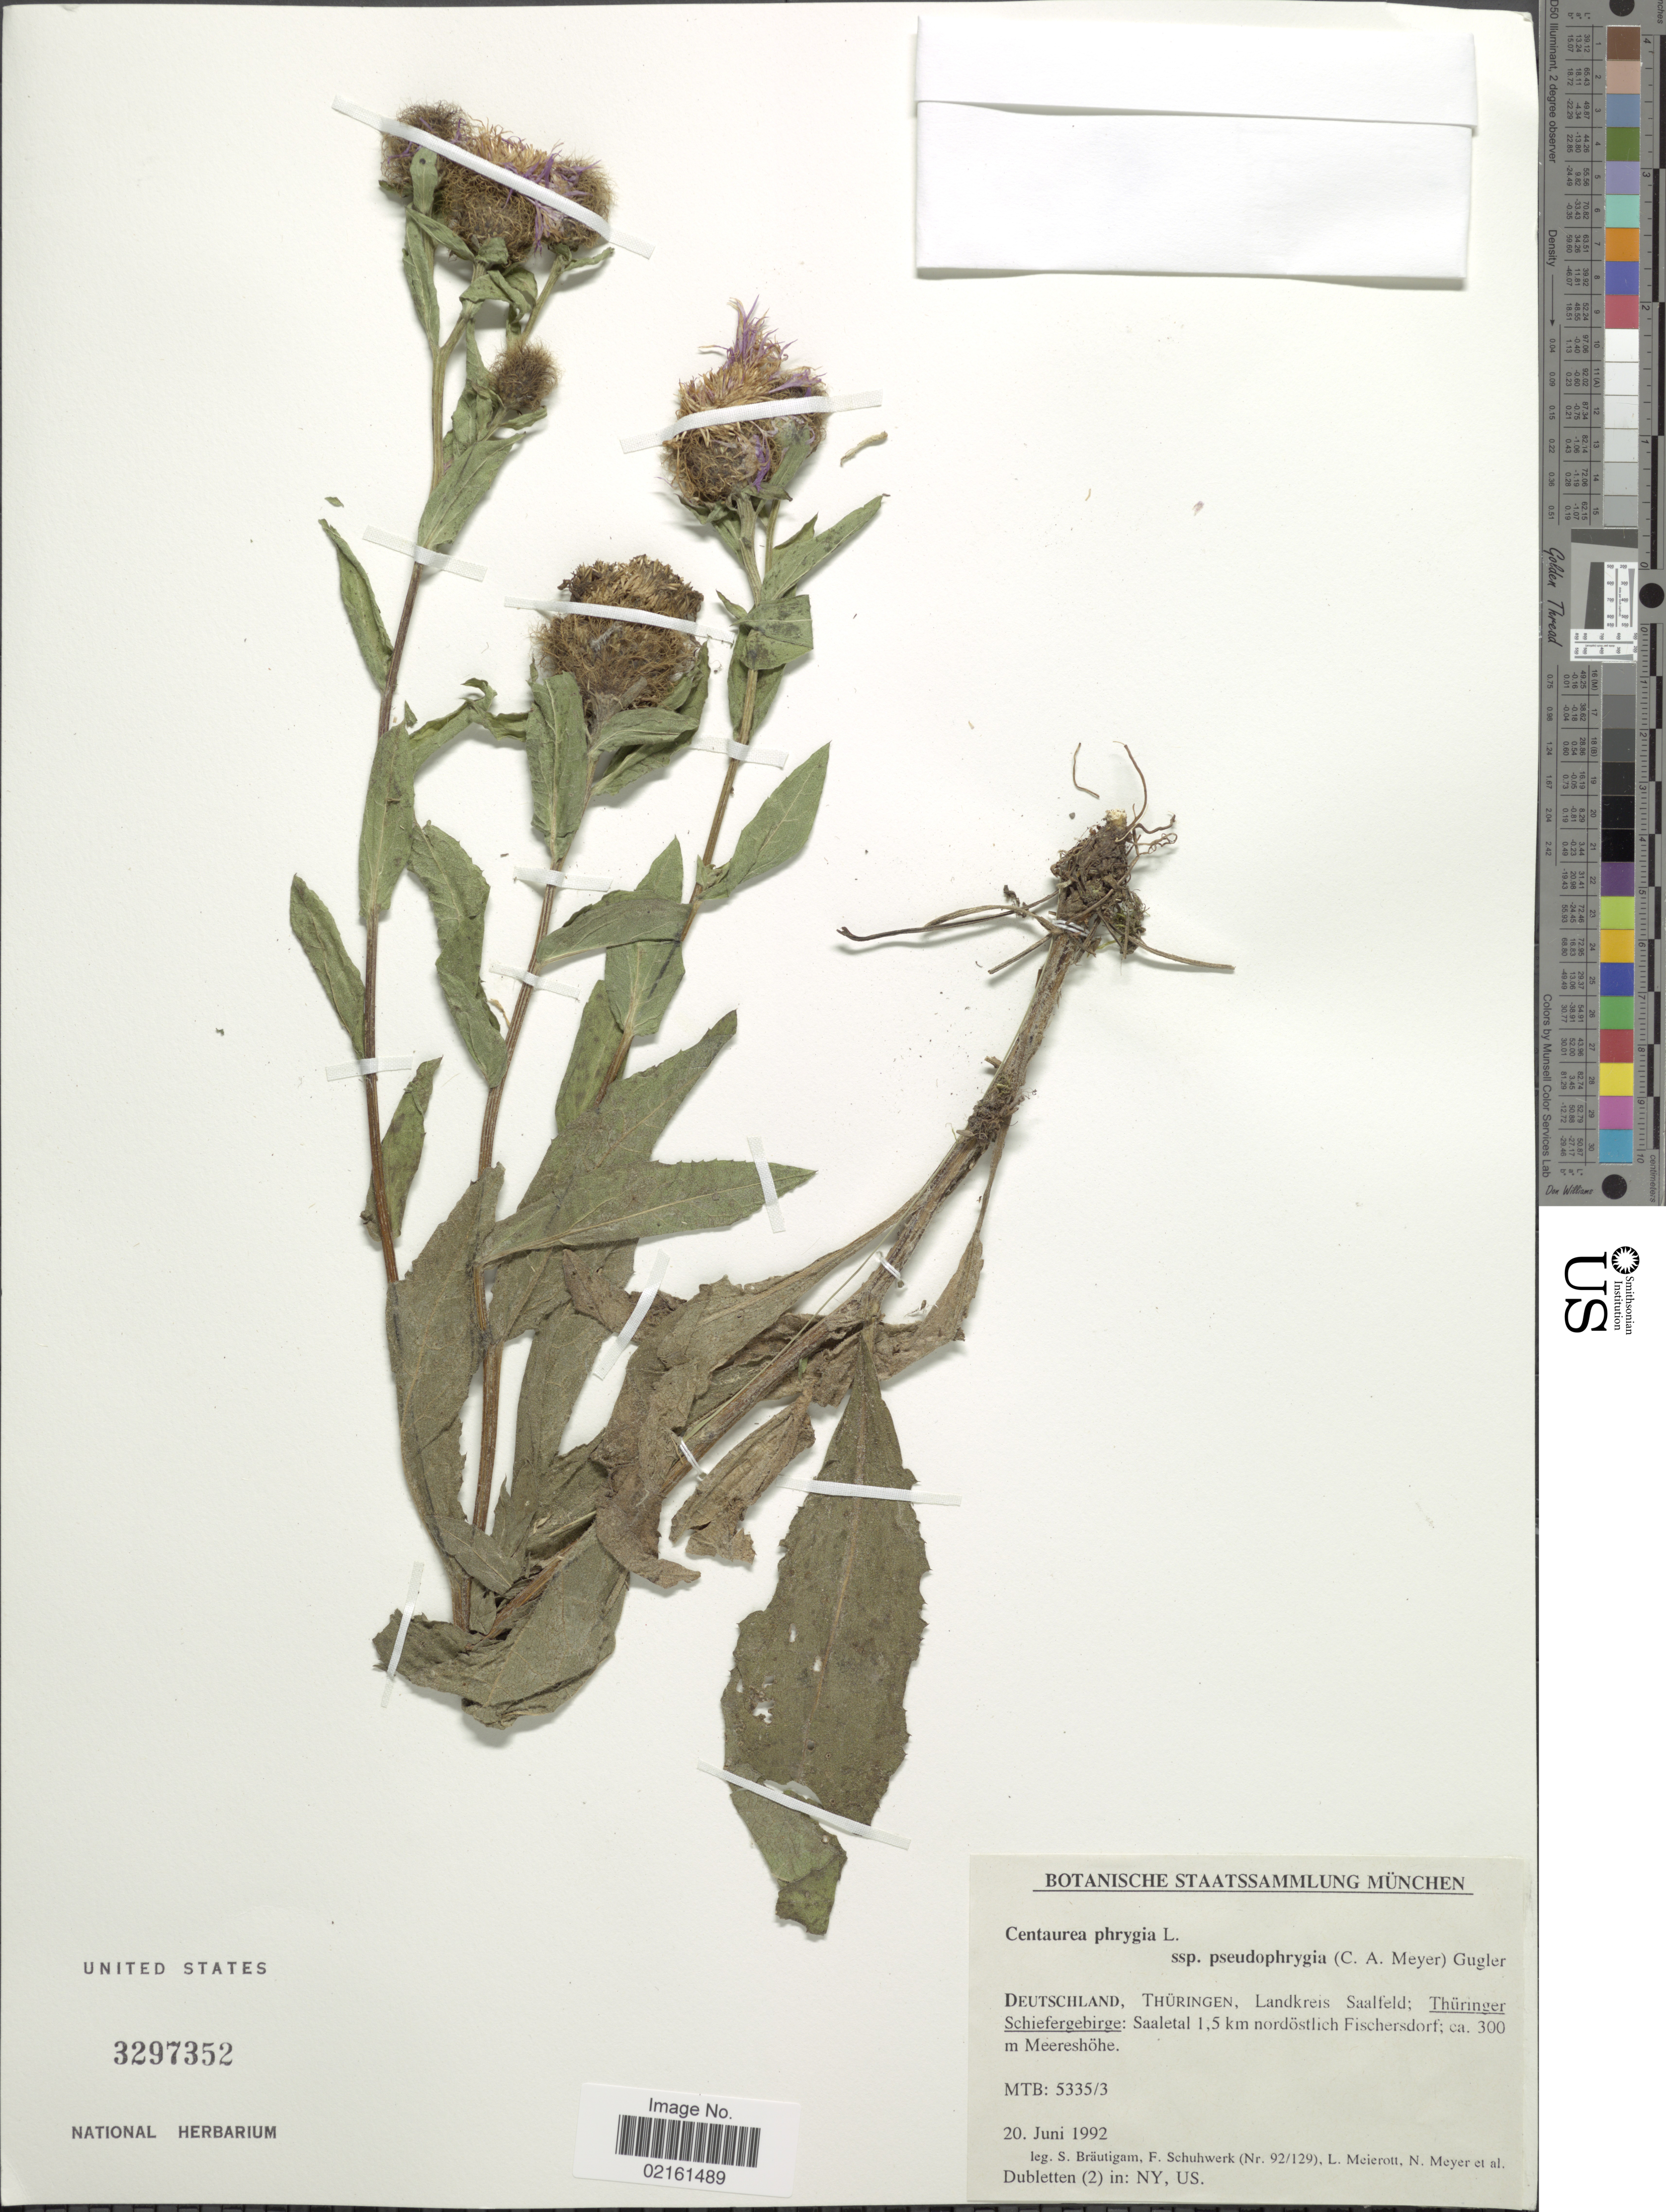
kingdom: Plantae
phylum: Tracheophyta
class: Magnoliopsida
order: Asterales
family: Asteraceae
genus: Centaurea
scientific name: Centaurea phrygia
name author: L.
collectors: S. Bräutigam, Schuhwerk, F., L. Meierott, N. Meyer & et al.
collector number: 92/129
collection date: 1992-06-20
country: Germany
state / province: Thuringia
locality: Deutschland, Landkreis, Saalfeld, Thuringer Schiefergebirge, Saaletal 1.5 km nordostlich Fischersdorf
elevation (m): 300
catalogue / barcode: US 3297352